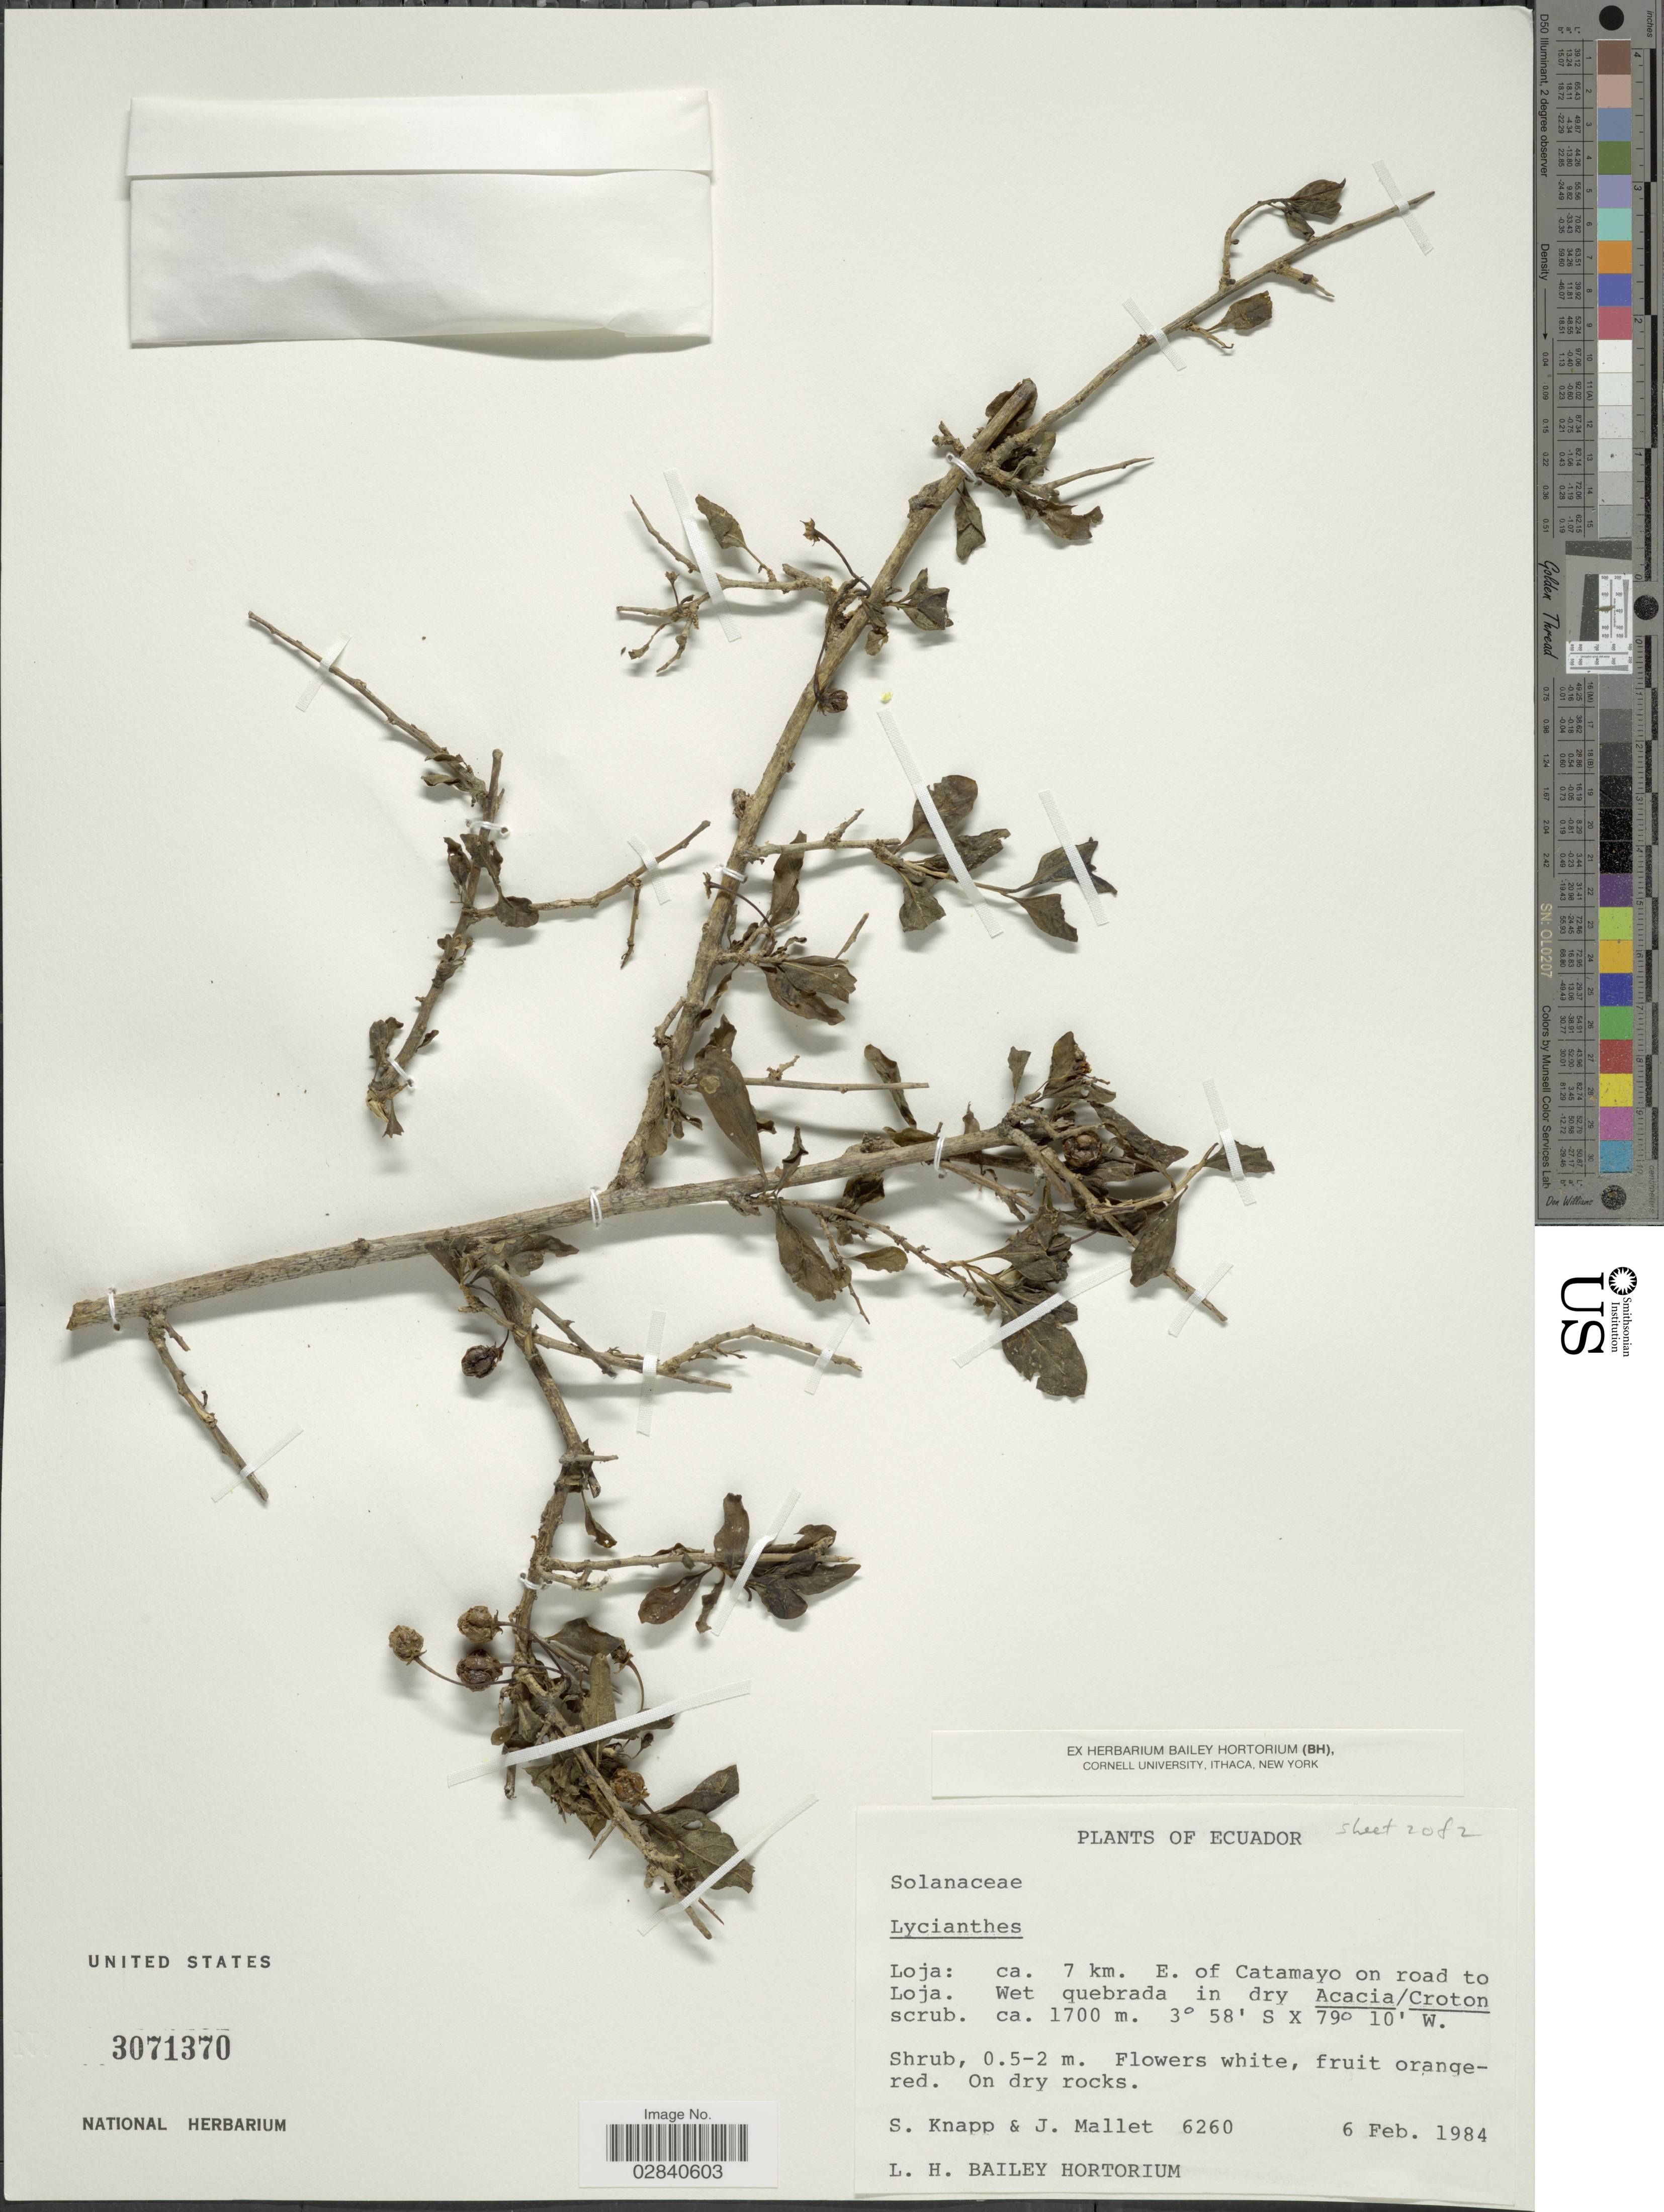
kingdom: Plantae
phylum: Tracheophyta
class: Magnoliopsida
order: Solanales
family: Solanaceae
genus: Lycianthes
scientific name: Lycianthes sp.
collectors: S. Knapp & J. Mallet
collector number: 6260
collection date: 1984-02-06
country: Ecuador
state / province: Loja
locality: Loja: ca. 7 km. E. of Catamayo on road to Loja.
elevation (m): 1700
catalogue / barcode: US 3071370